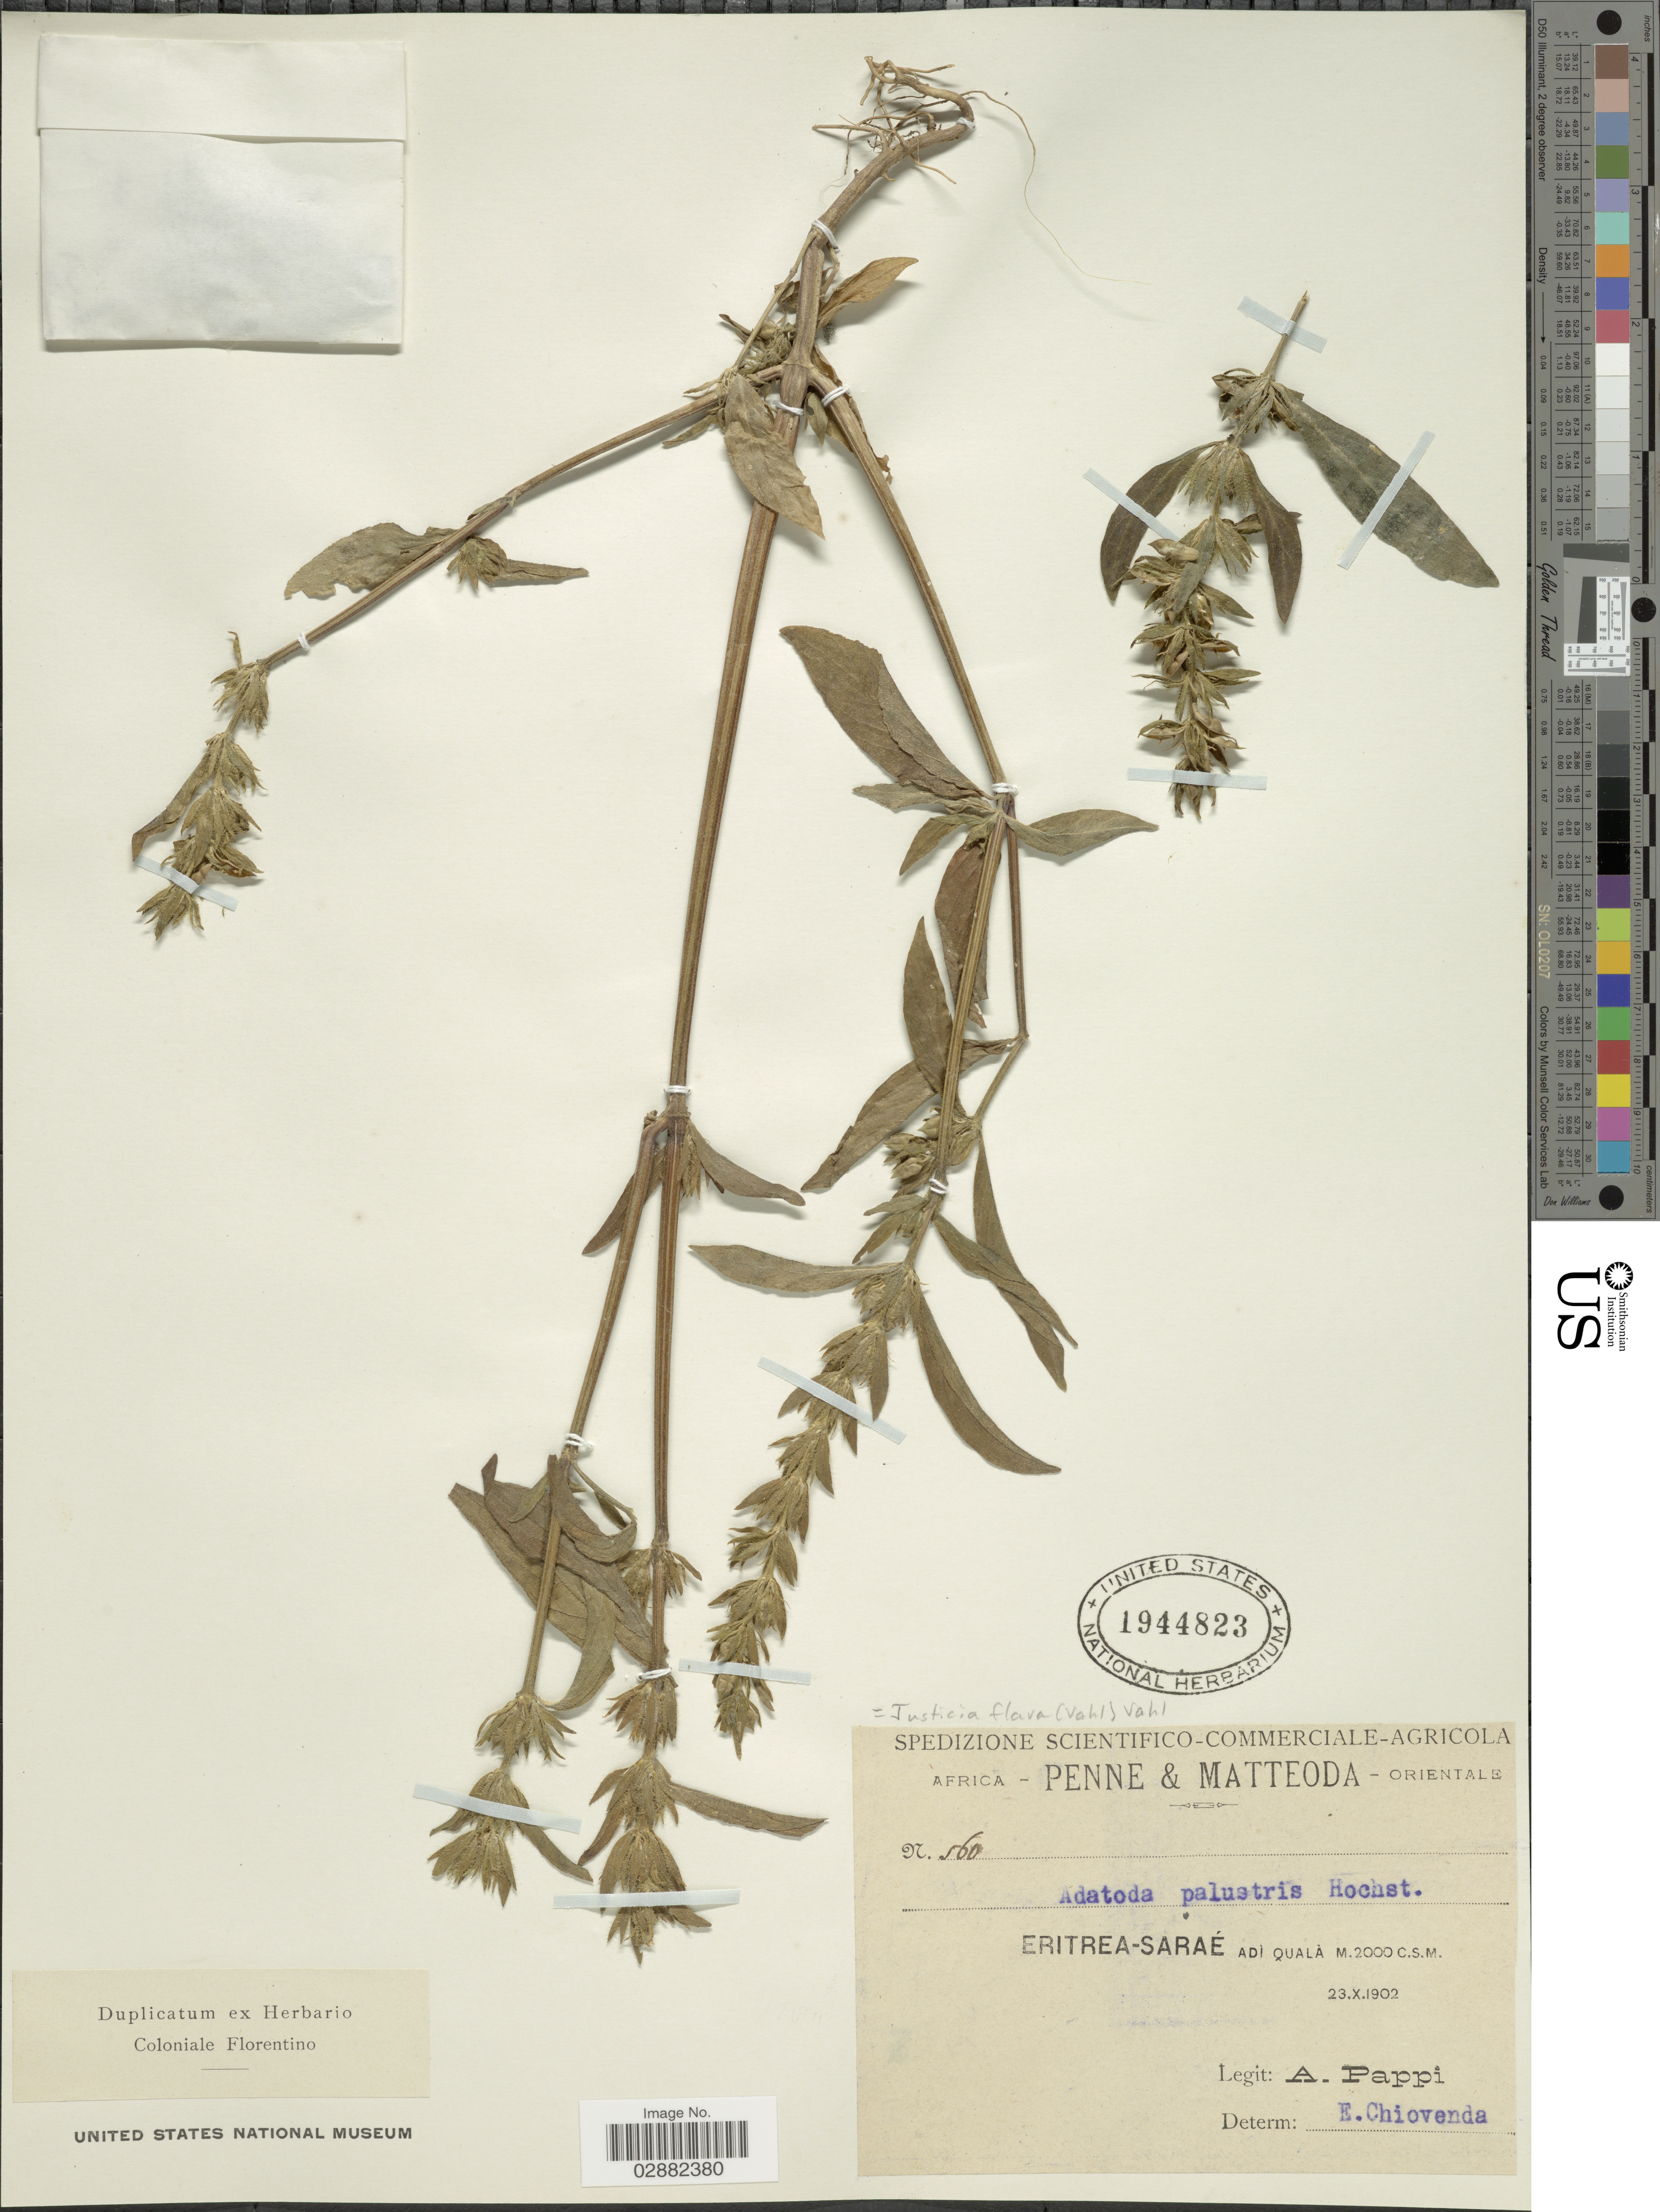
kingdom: Plantae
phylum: Tracheophyta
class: Magnoliopsida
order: Lamiales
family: Acanthaceae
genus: Justicia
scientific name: Justicia flava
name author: (Forssk.) Vahl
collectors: A. Pappi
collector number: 560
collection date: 1902-10-23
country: Eritrea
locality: Eritrea-Saraé Adi Qualá.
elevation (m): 2000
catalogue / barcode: US 1944823